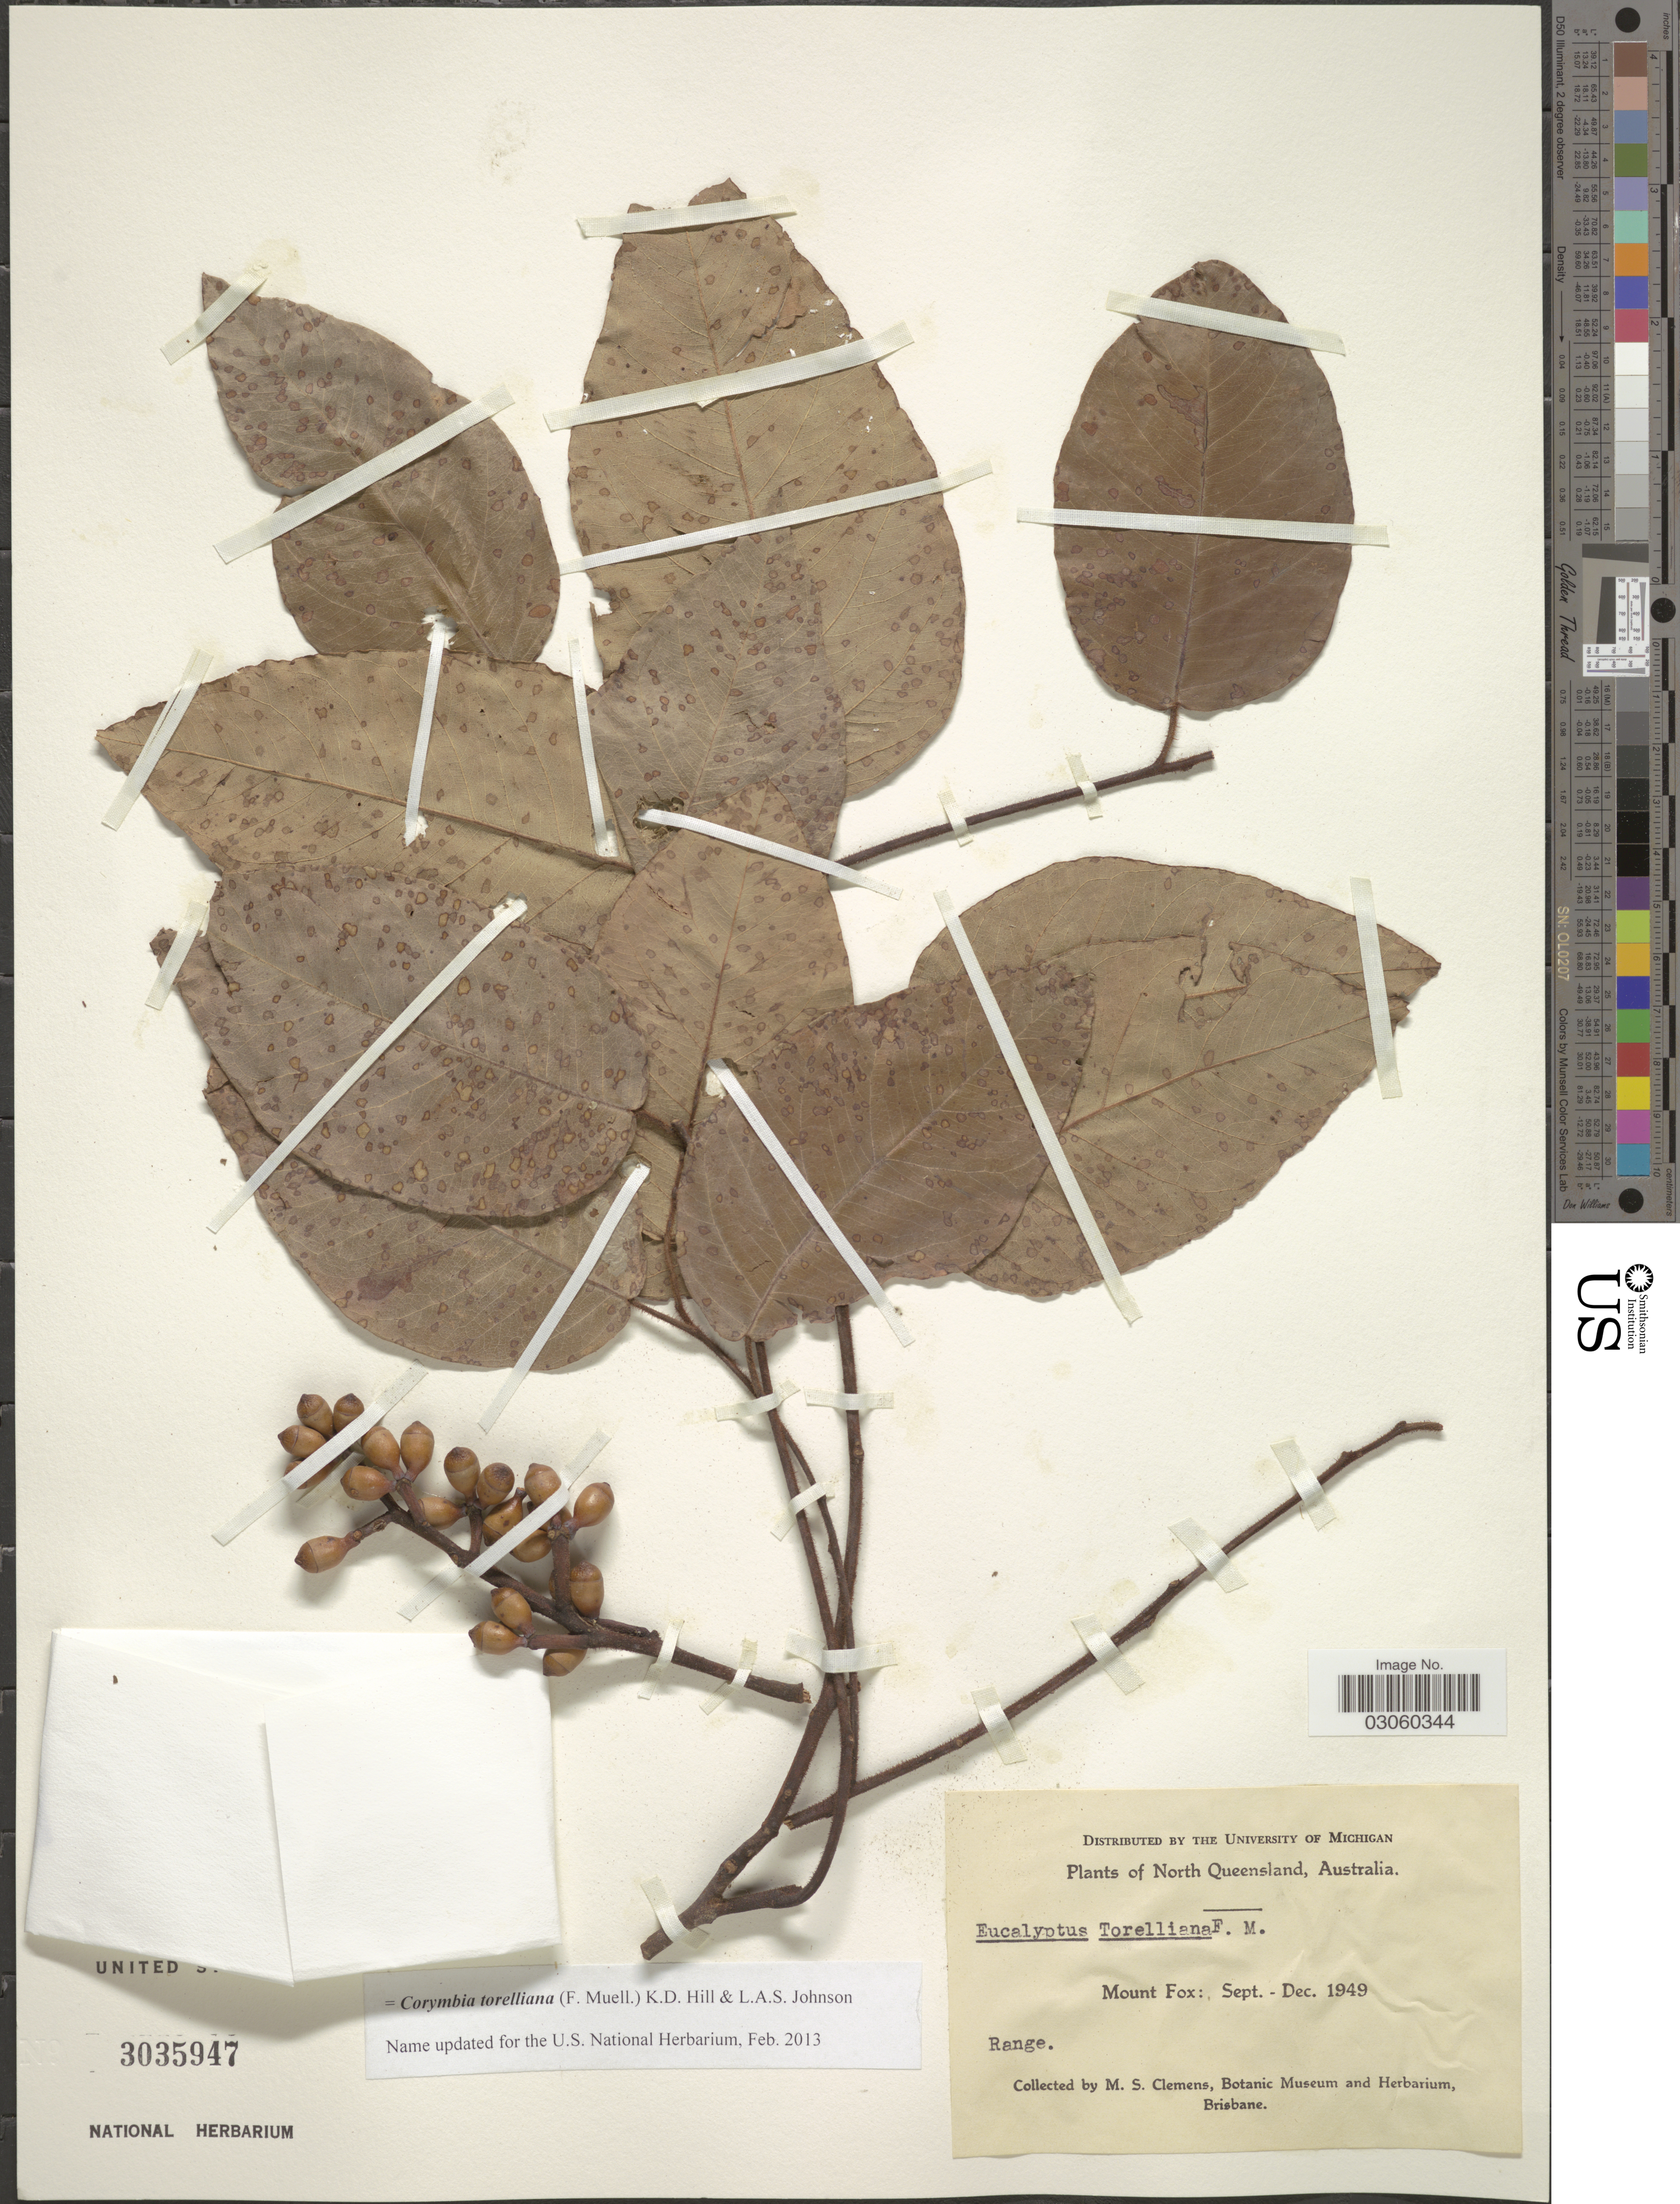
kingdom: Plantae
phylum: Tracheophyta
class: Magnoliopsida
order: Myrtales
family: Myrtaceae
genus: Corymbia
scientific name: Corymbia torelliana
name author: (F. Muell.) K.D. Hill & L.A.S. Johnson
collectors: M. S. Clemens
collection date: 1949-09/1949-12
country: Australia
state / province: Queensland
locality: North Queensland. Mount Fox.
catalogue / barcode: US 3035947